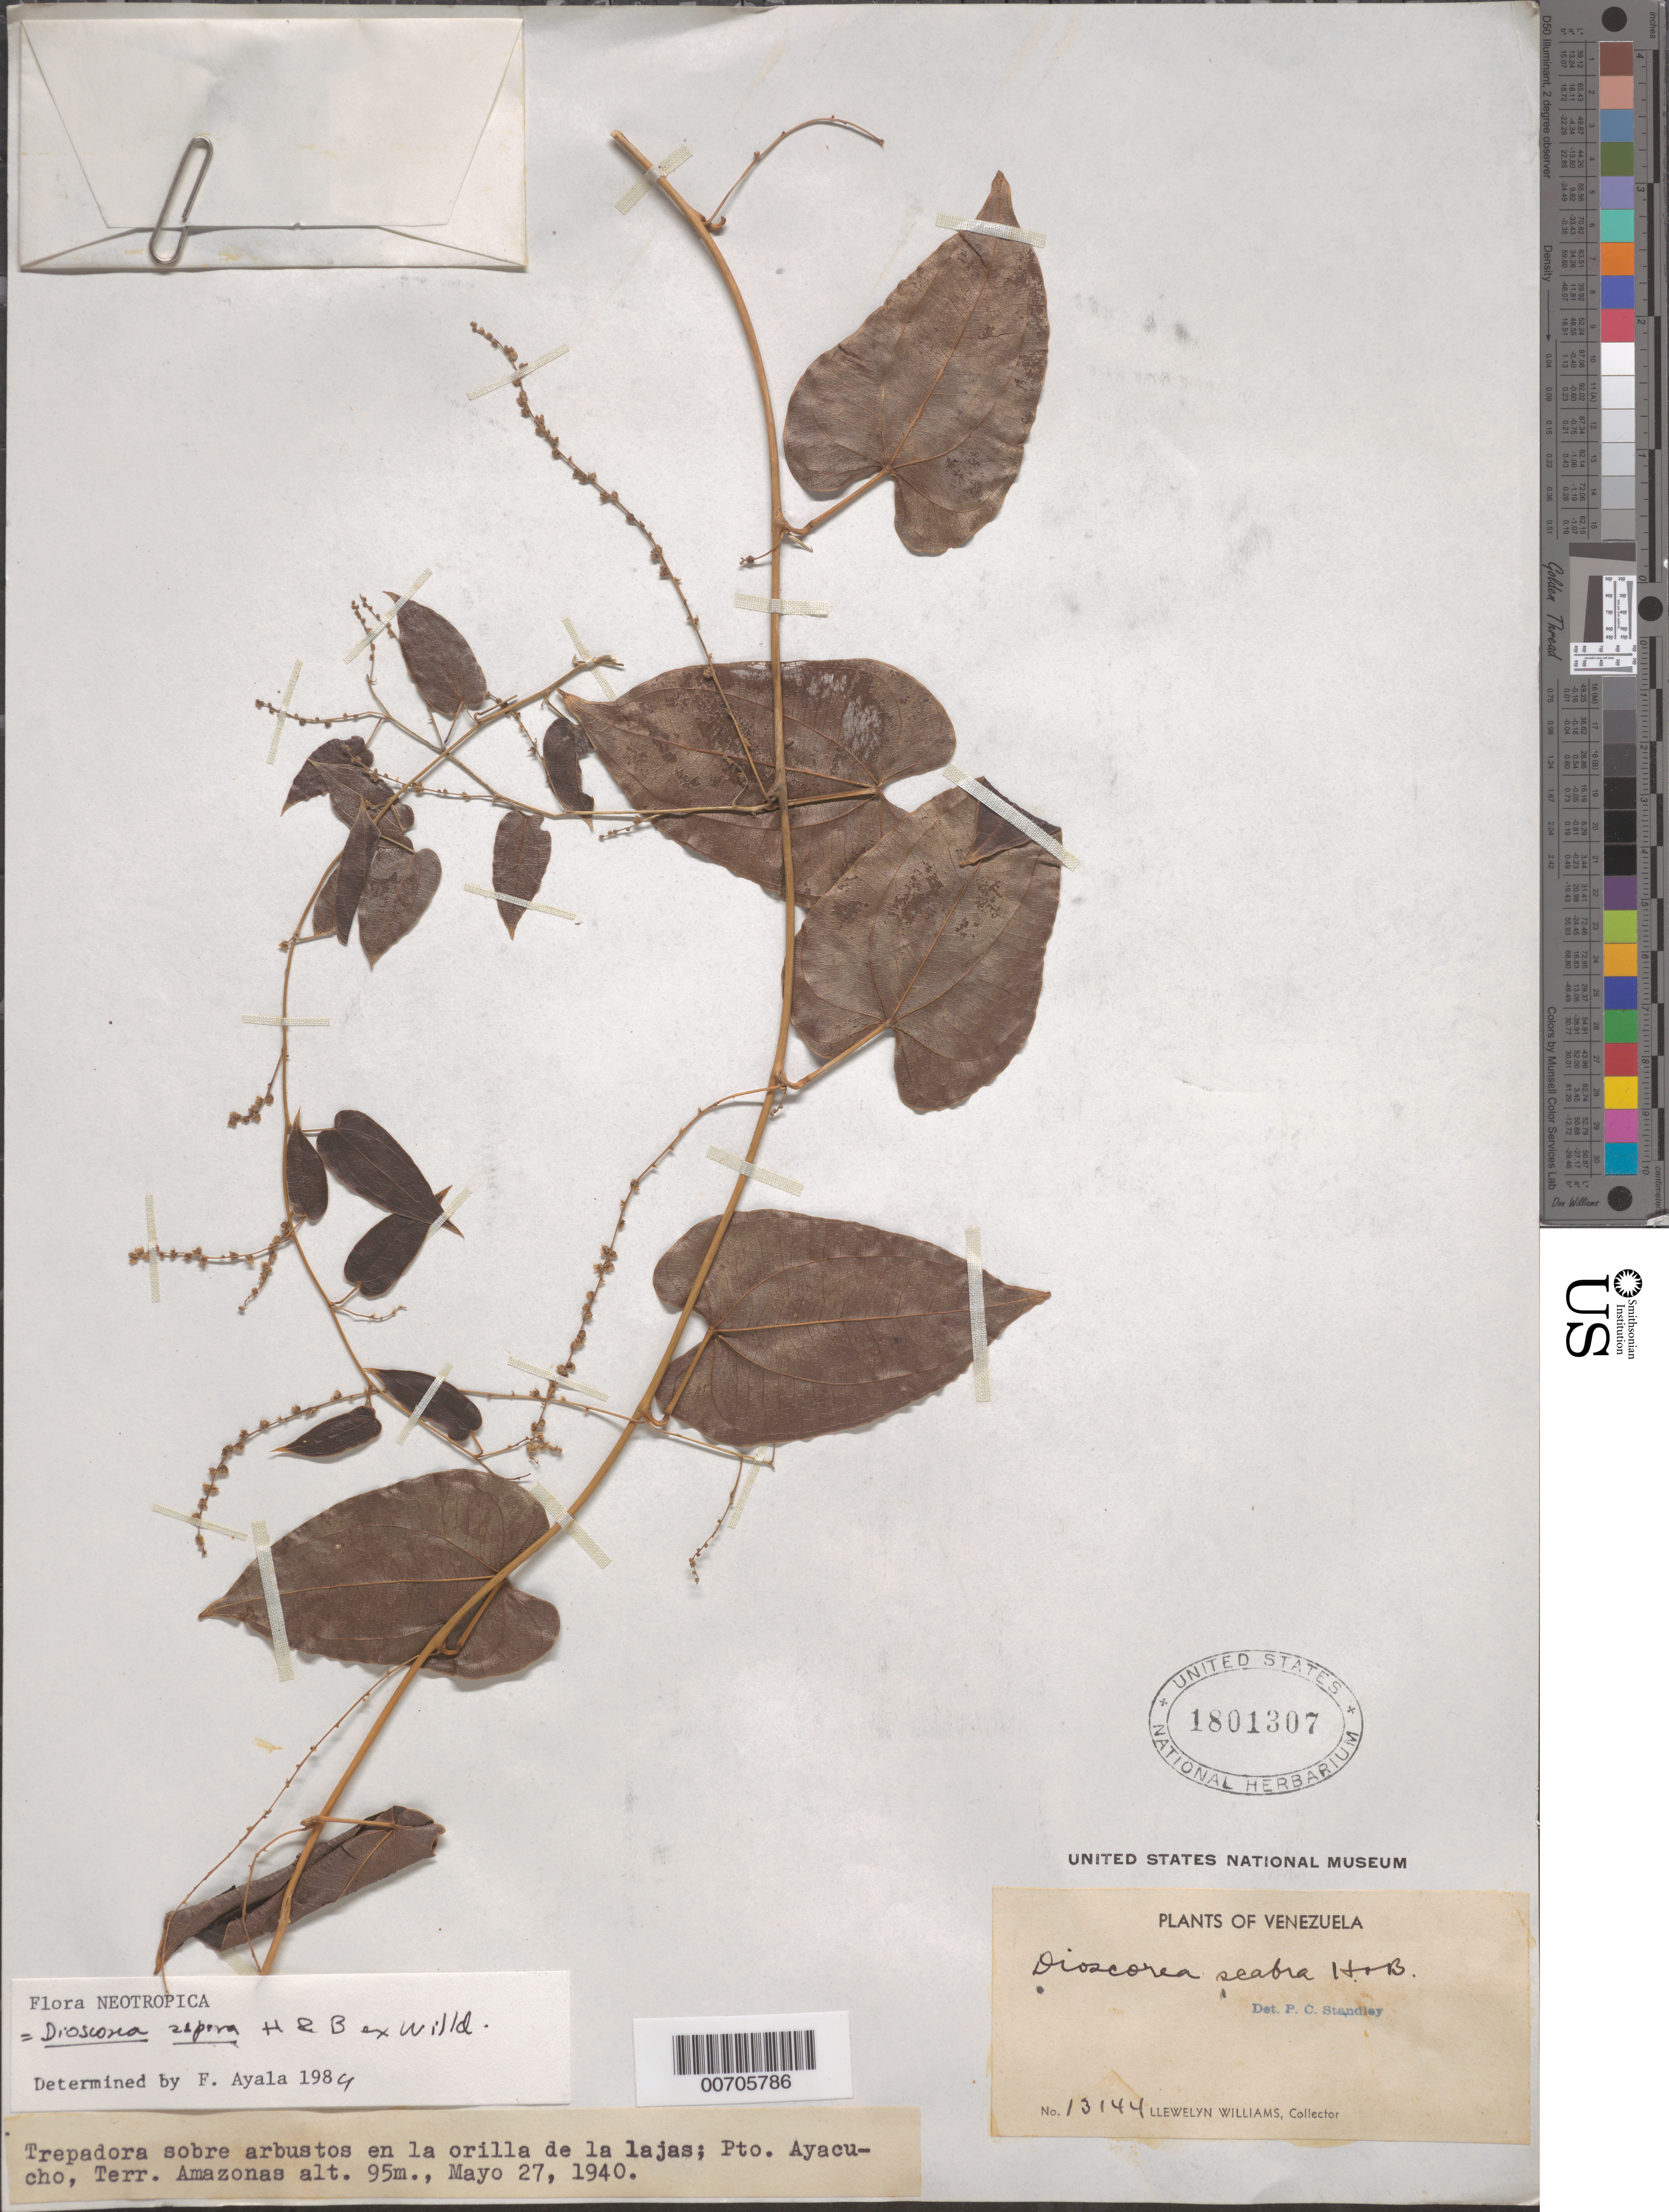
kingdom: Plantae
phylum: Tracheophyta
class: Liliopsida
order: Dioscoreales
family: Dioscoreaceae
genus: Dioscorea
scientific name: Dioscorea aspera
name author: Bonpl. ex Humb. & Willd.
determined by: Ayala F., Franklin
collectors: Ll. Williams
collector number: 13144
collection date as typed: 27-May-40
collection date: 1940-05-27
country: Venezuela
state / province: Amazonas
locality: Puerto Ayacucho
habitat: Orilla de la lajas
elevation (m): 95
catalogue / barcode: US 1801307